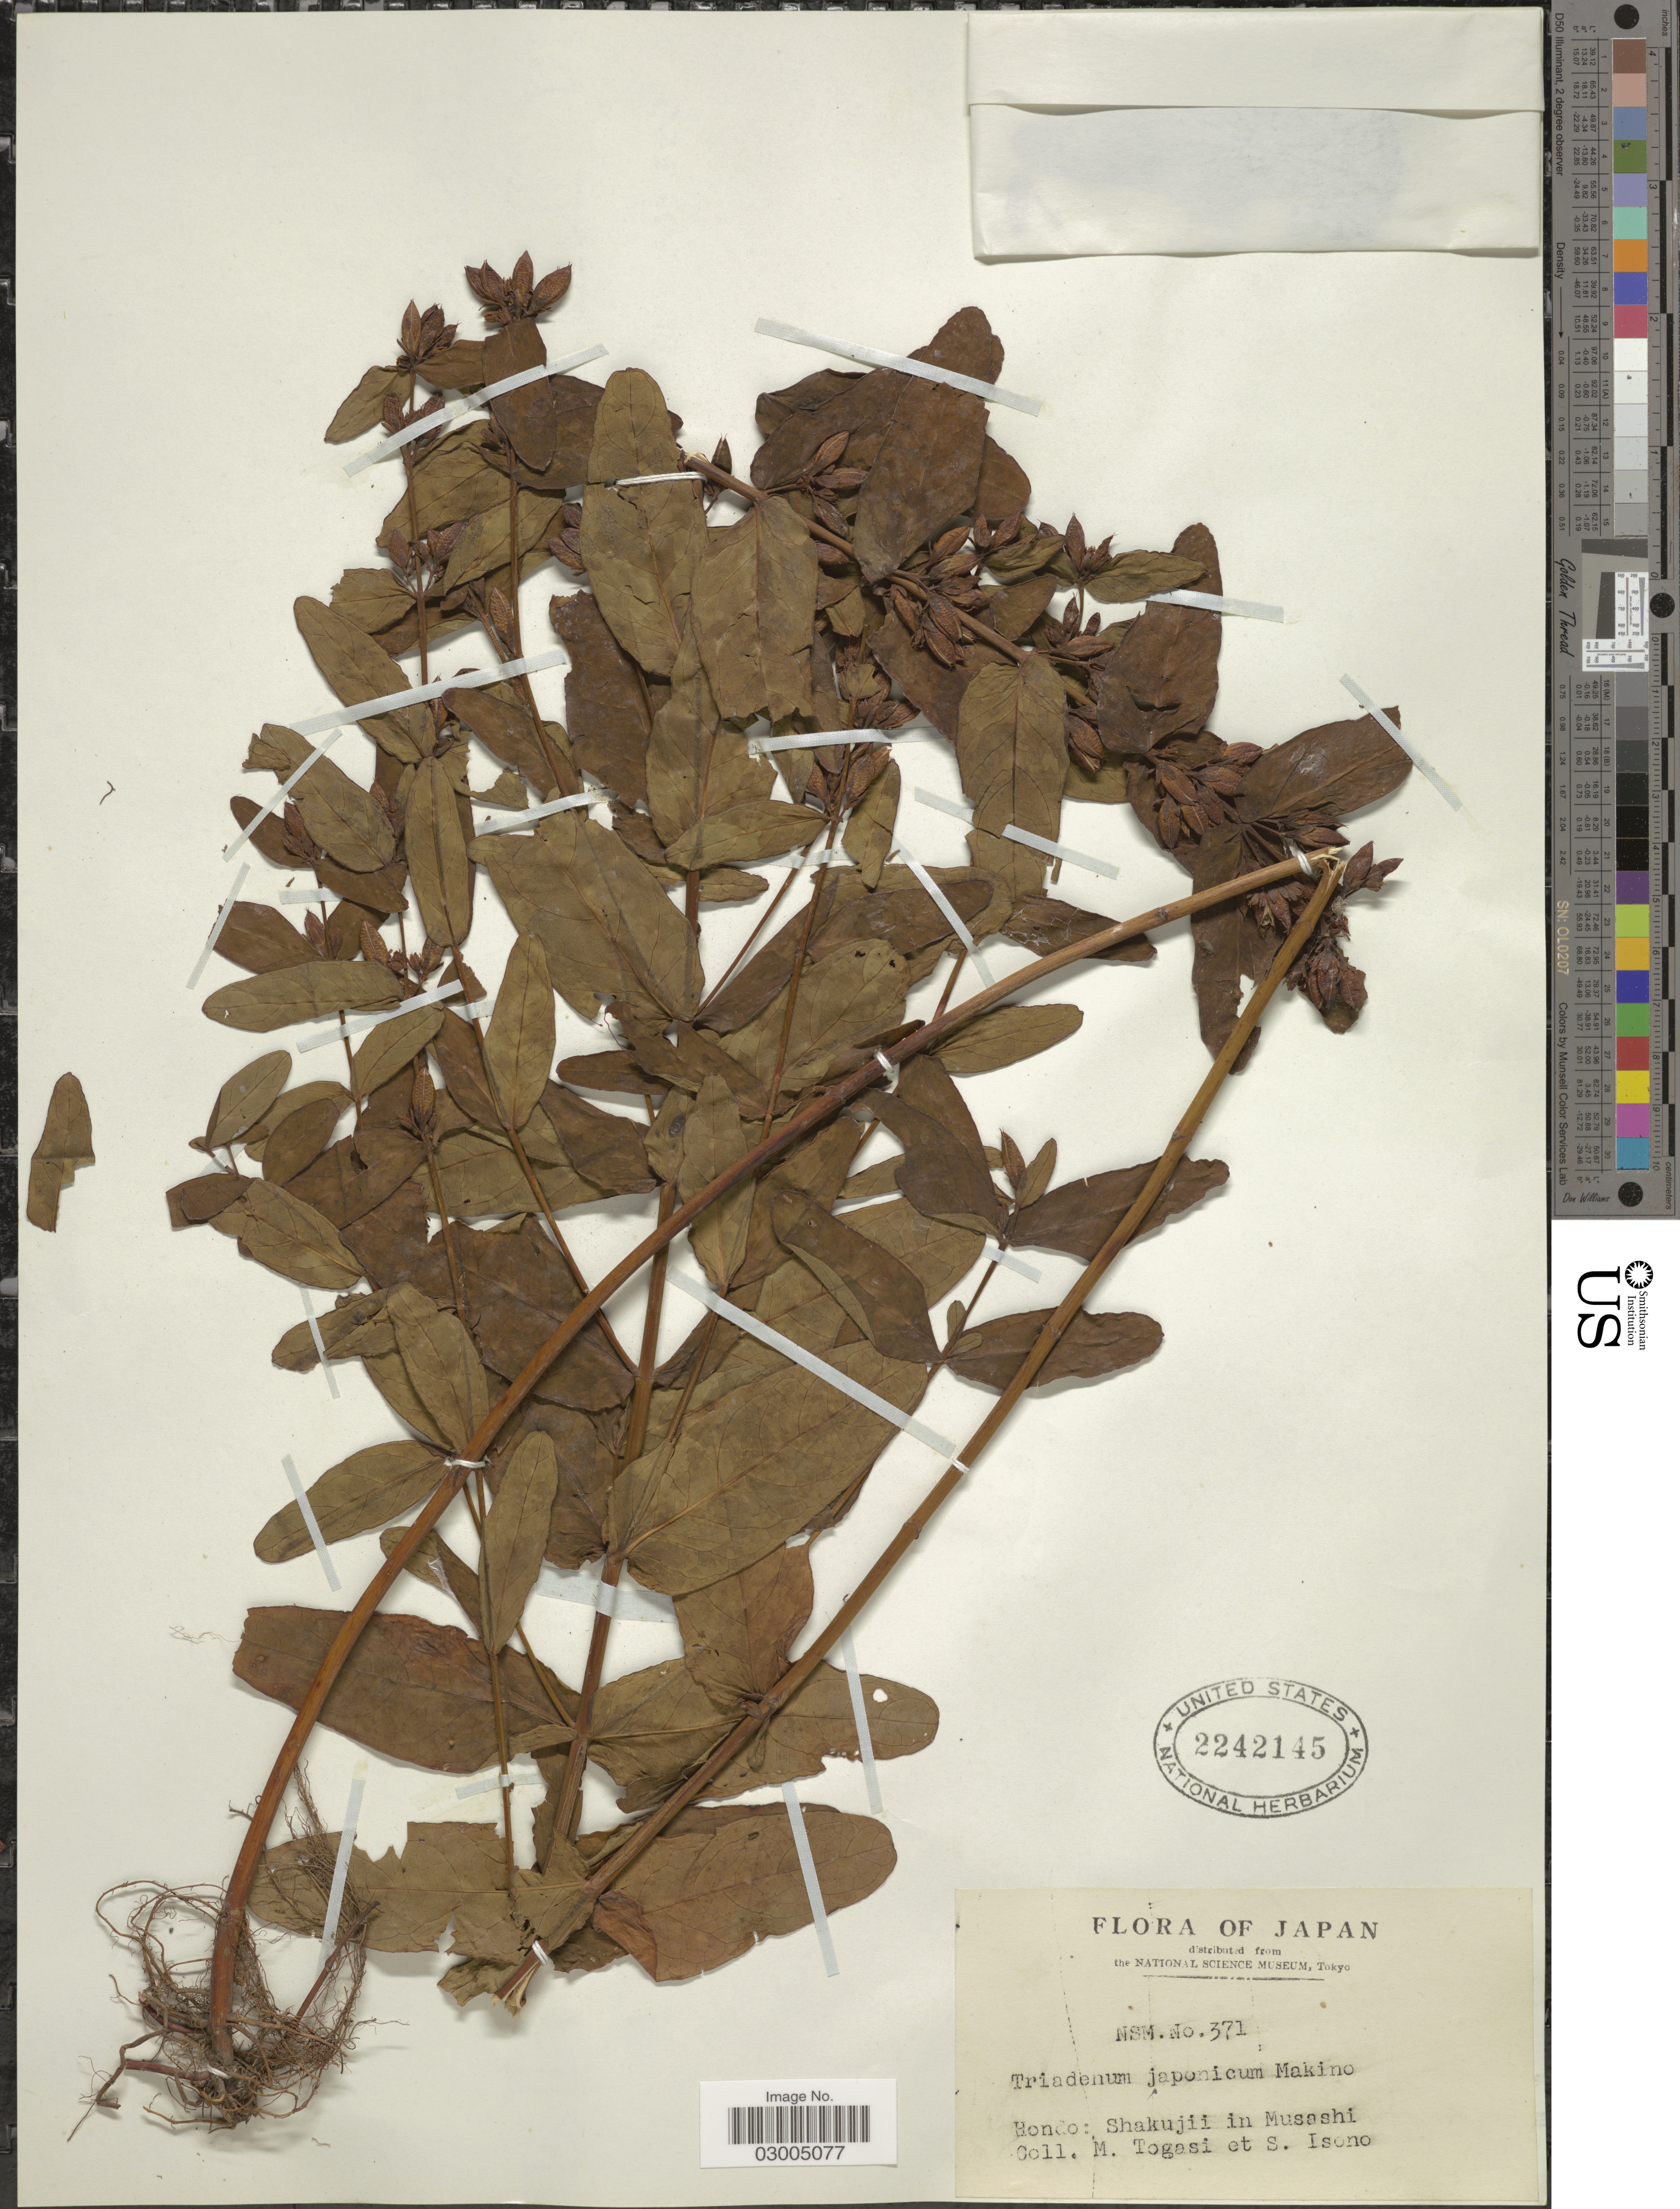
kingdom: Plantae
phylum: Tracheophyta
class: Magnoliopsida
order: Malpighiales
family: Hypericaceae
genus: Hypericum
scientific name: Hypericum fauriei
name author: R. Keller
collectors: M. Togasi & S. Isono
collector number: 371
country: Japan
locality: Hondo: Shakujii in Musashi.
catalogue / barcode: US 2242145